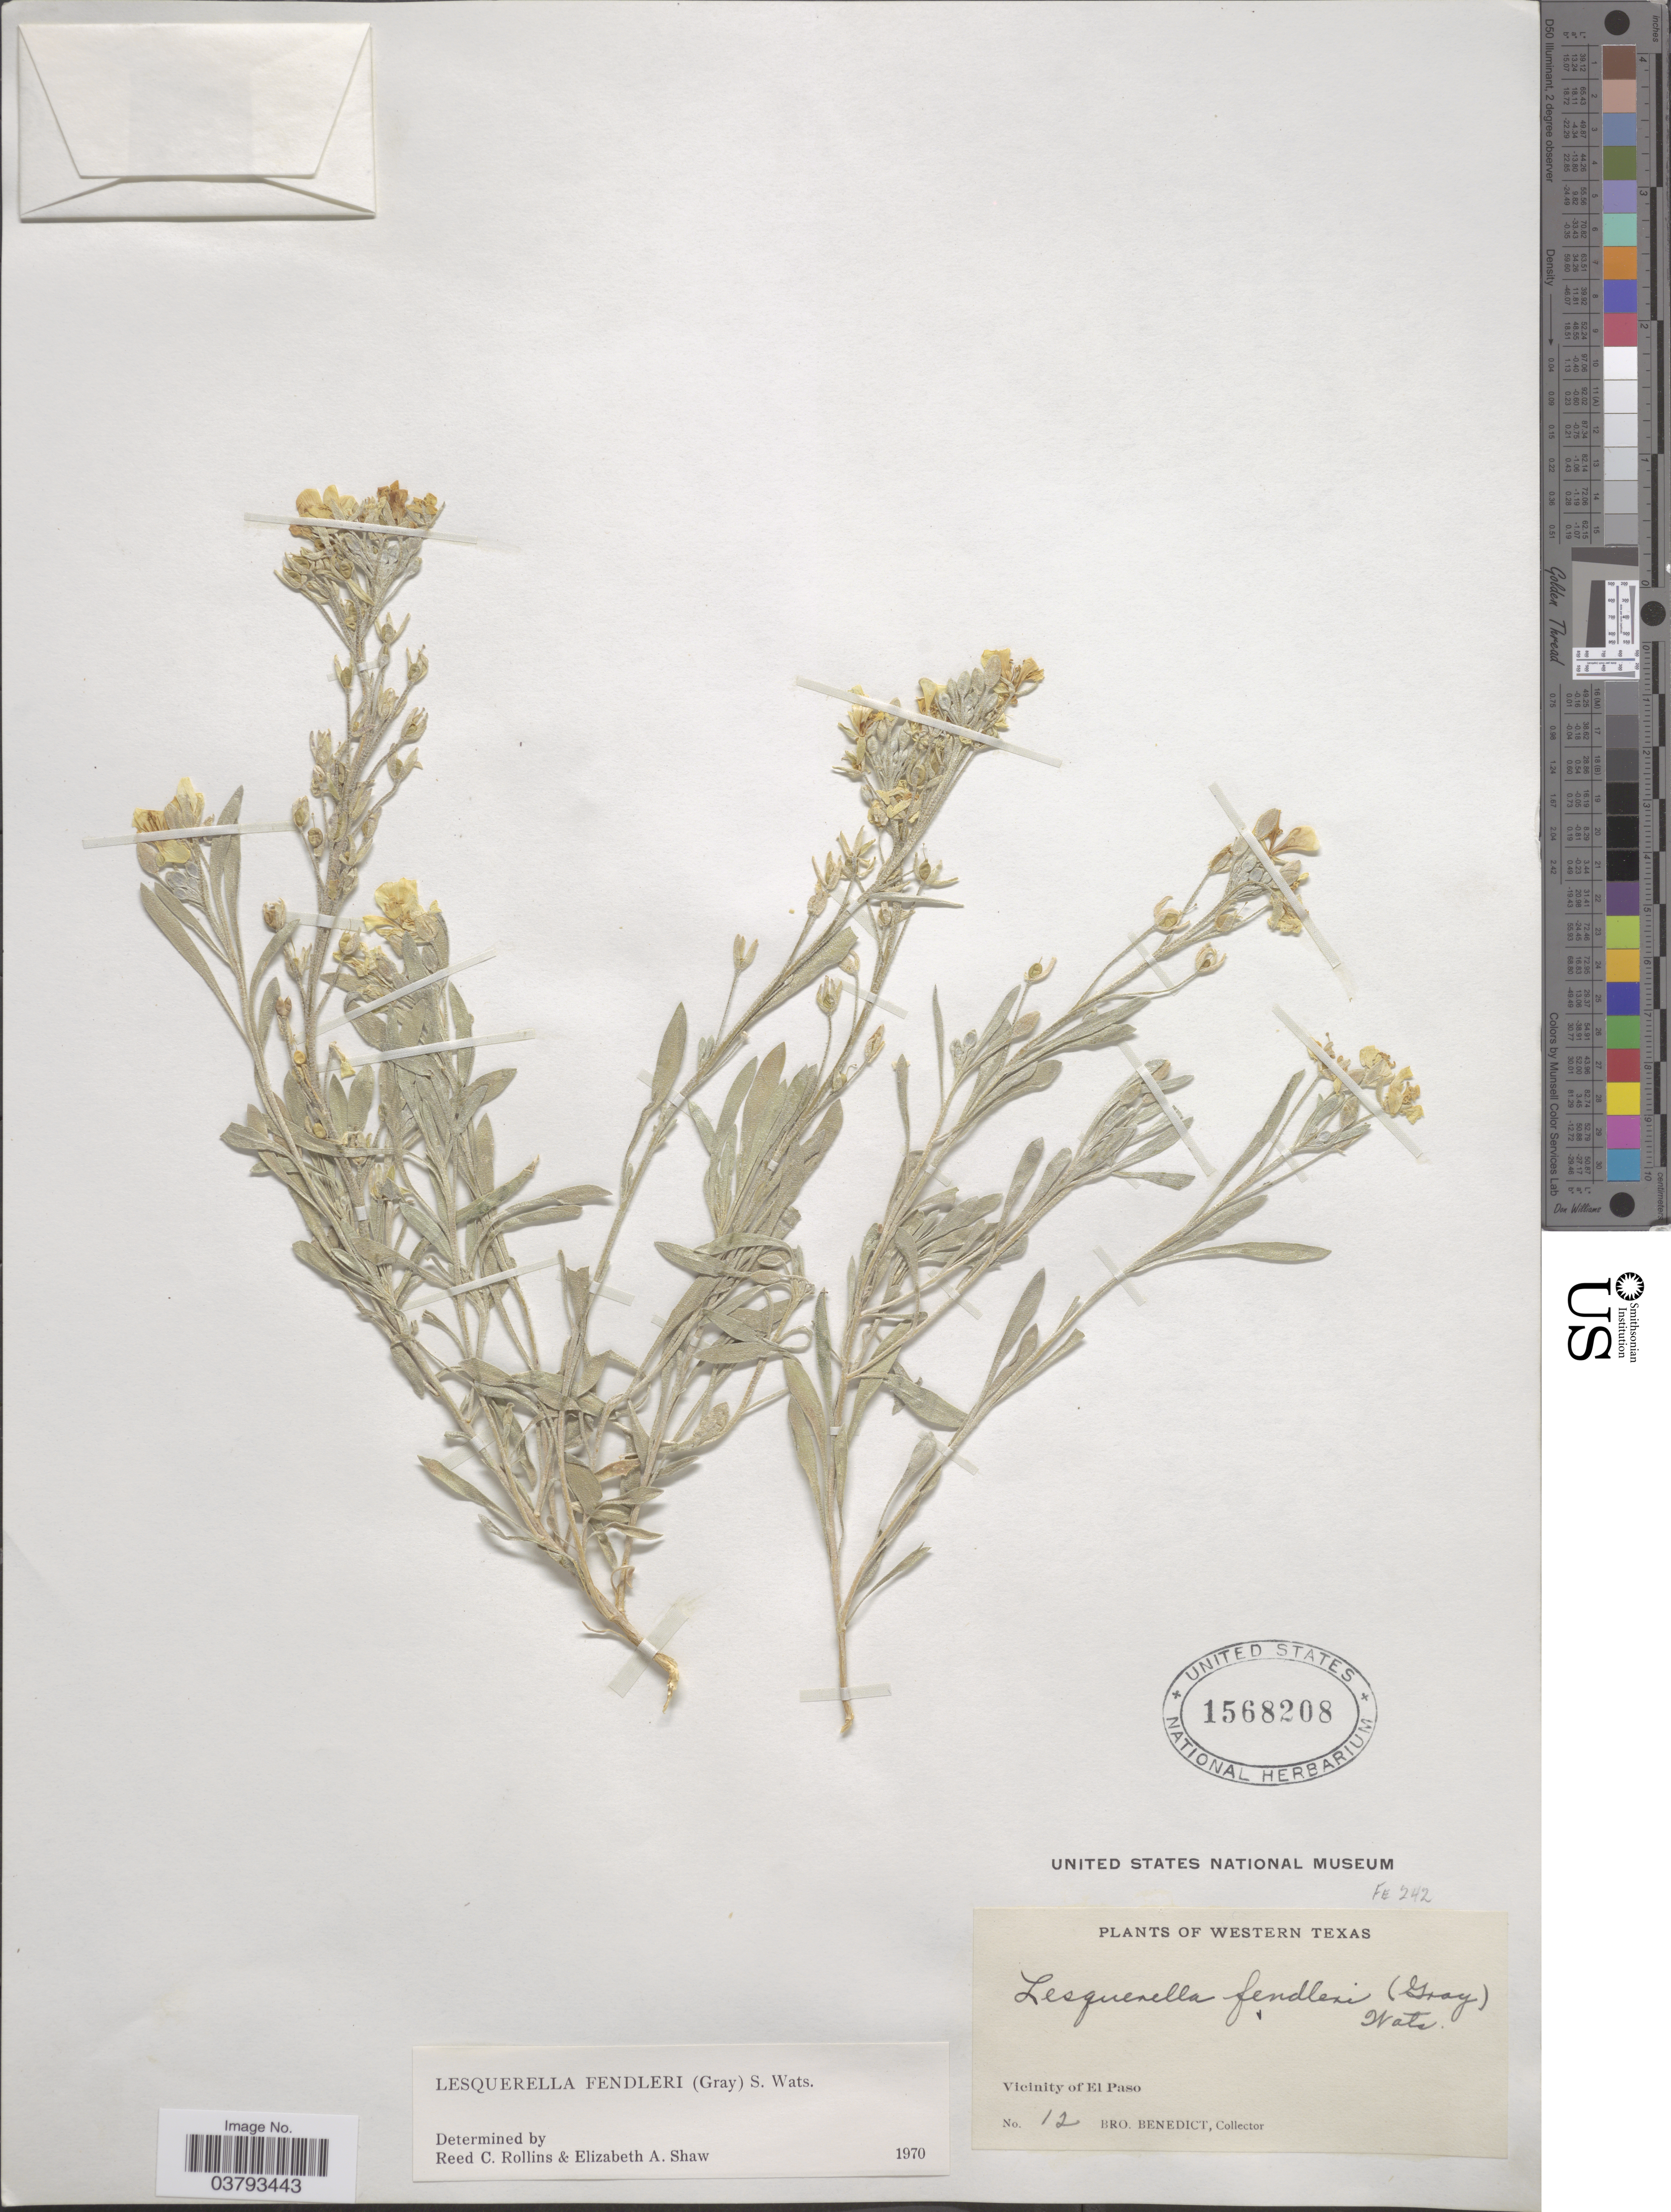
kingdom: Plantae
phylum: Tracheophyta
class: Magnoliopsida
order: Brassicales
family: Brassicaceae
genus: Lesquerella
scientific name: Lesquerella fendleri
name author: (A. Gray) S. Watson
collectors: Bro. Benedict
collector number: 12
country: United States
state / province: Texas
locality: Western Texas. Vicinity of El Paso.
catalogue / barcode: US 1568208